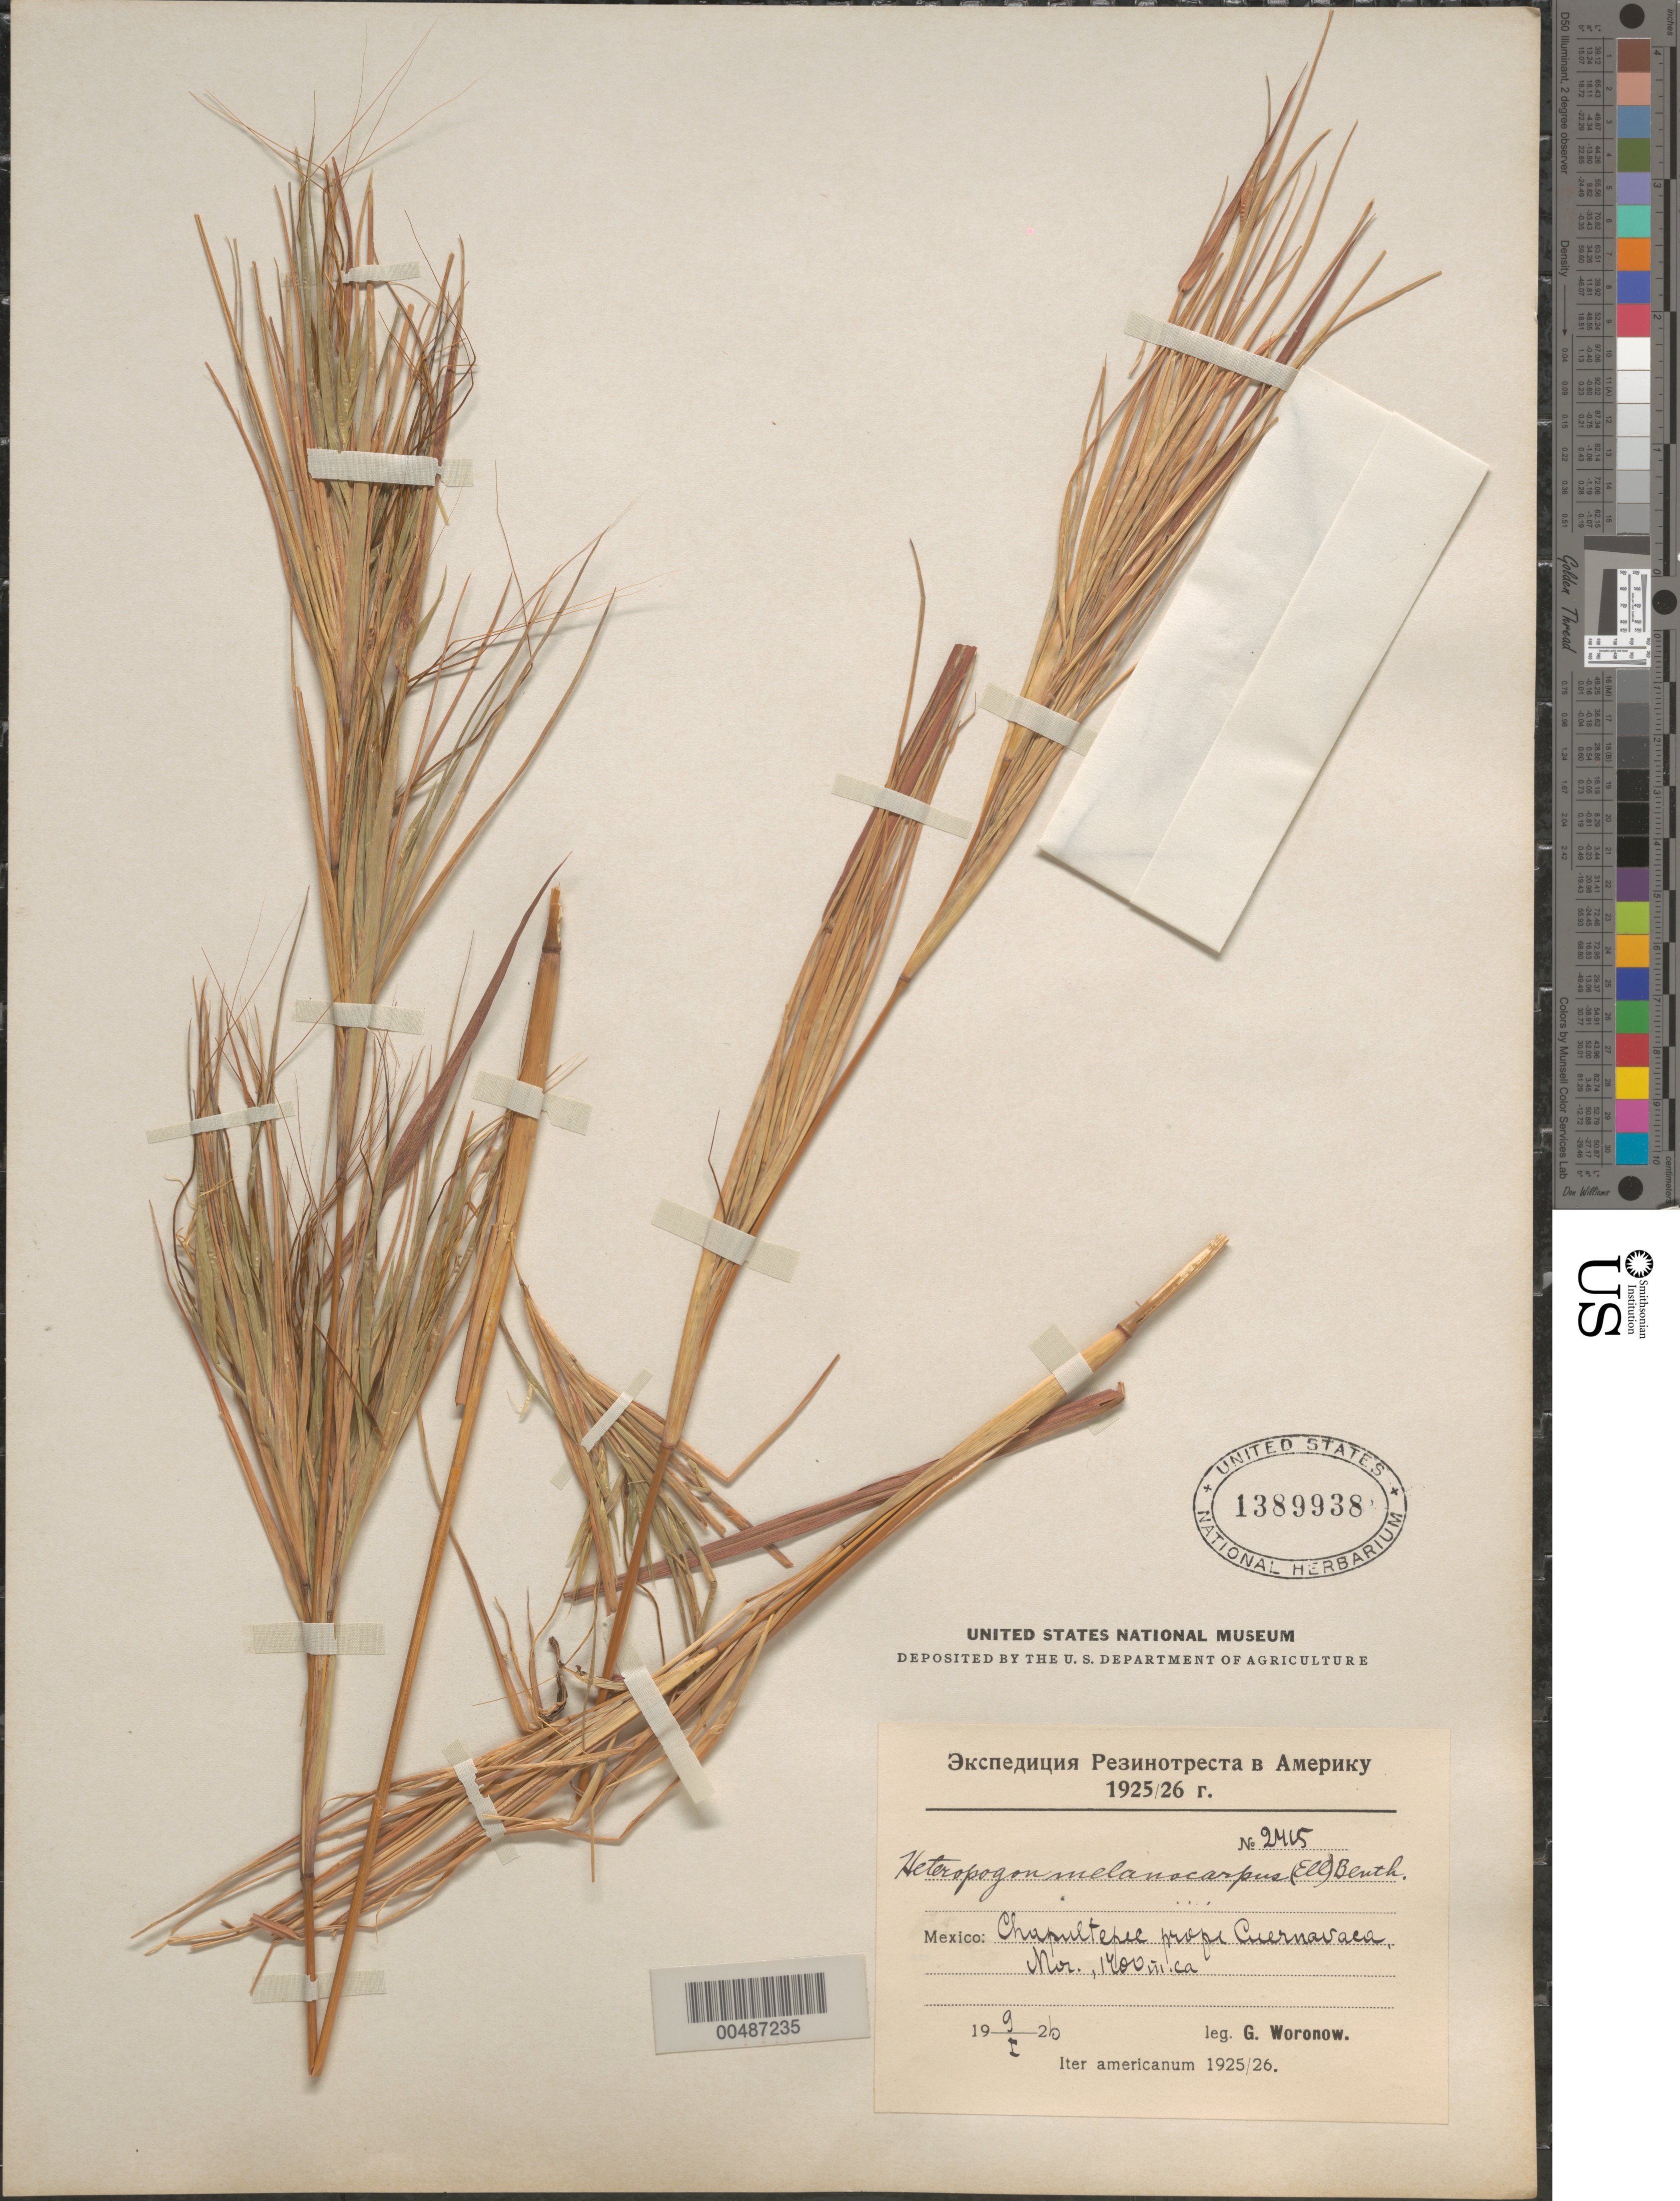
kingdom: Plantae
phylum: Tracheophyta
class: Liliopsida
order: Poales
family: Poaceae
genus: Heteropogon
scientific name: Heteropogon melanocarpus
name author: (Elliott) Benth.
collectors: G. Woronow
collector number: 2415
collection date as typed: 9 Jan 1926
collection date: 1926-01-09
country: Mexico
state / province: Morelos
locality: Chupultepec prope Cuernavaca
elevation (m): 1700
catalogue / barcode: US 1389938